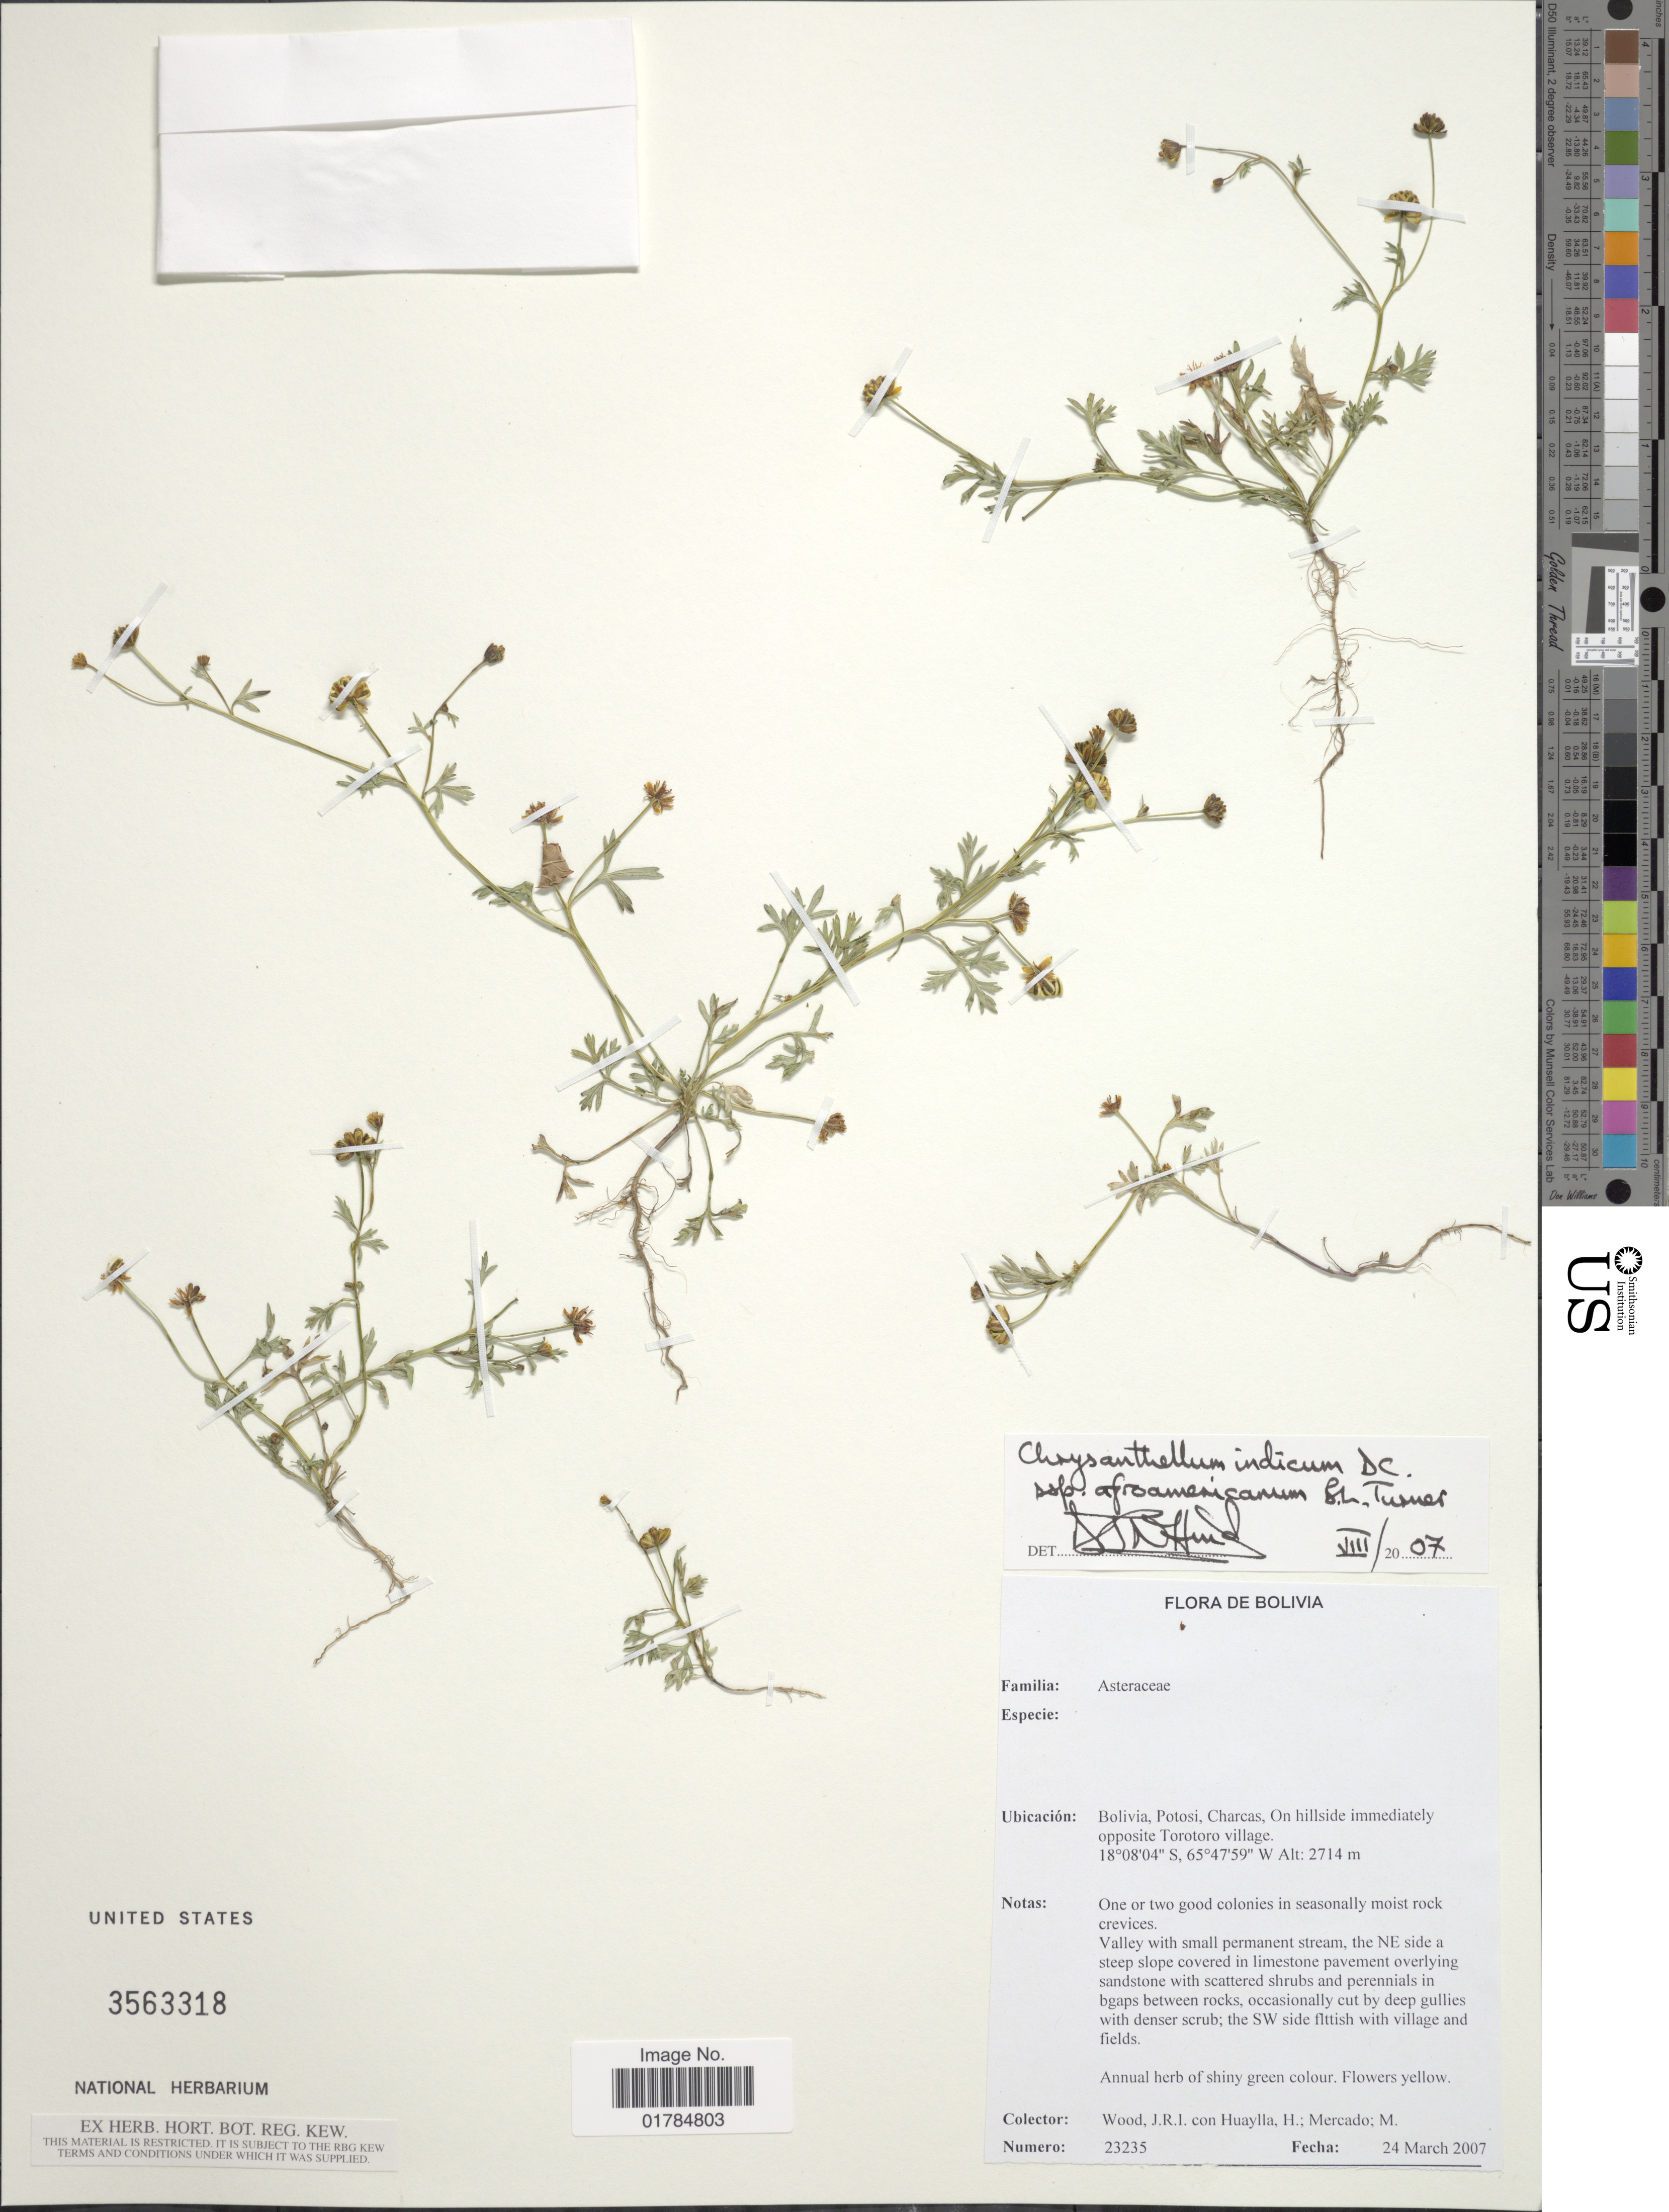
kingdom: Plantae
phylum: Tracheophyta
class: Magnoliopsida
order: Asterales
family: Asteraceae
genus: Chrysanthellum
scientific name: Chrysanthellum indicum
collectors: J. R. I. Wood, H. Huaylla & M. Mercado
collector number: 23235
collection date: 2007-03-24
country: Bolivia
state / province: Potosi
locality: Charcas, On hillside immediately opposite Torotoro village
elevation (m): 2714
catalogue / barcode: US 3563318